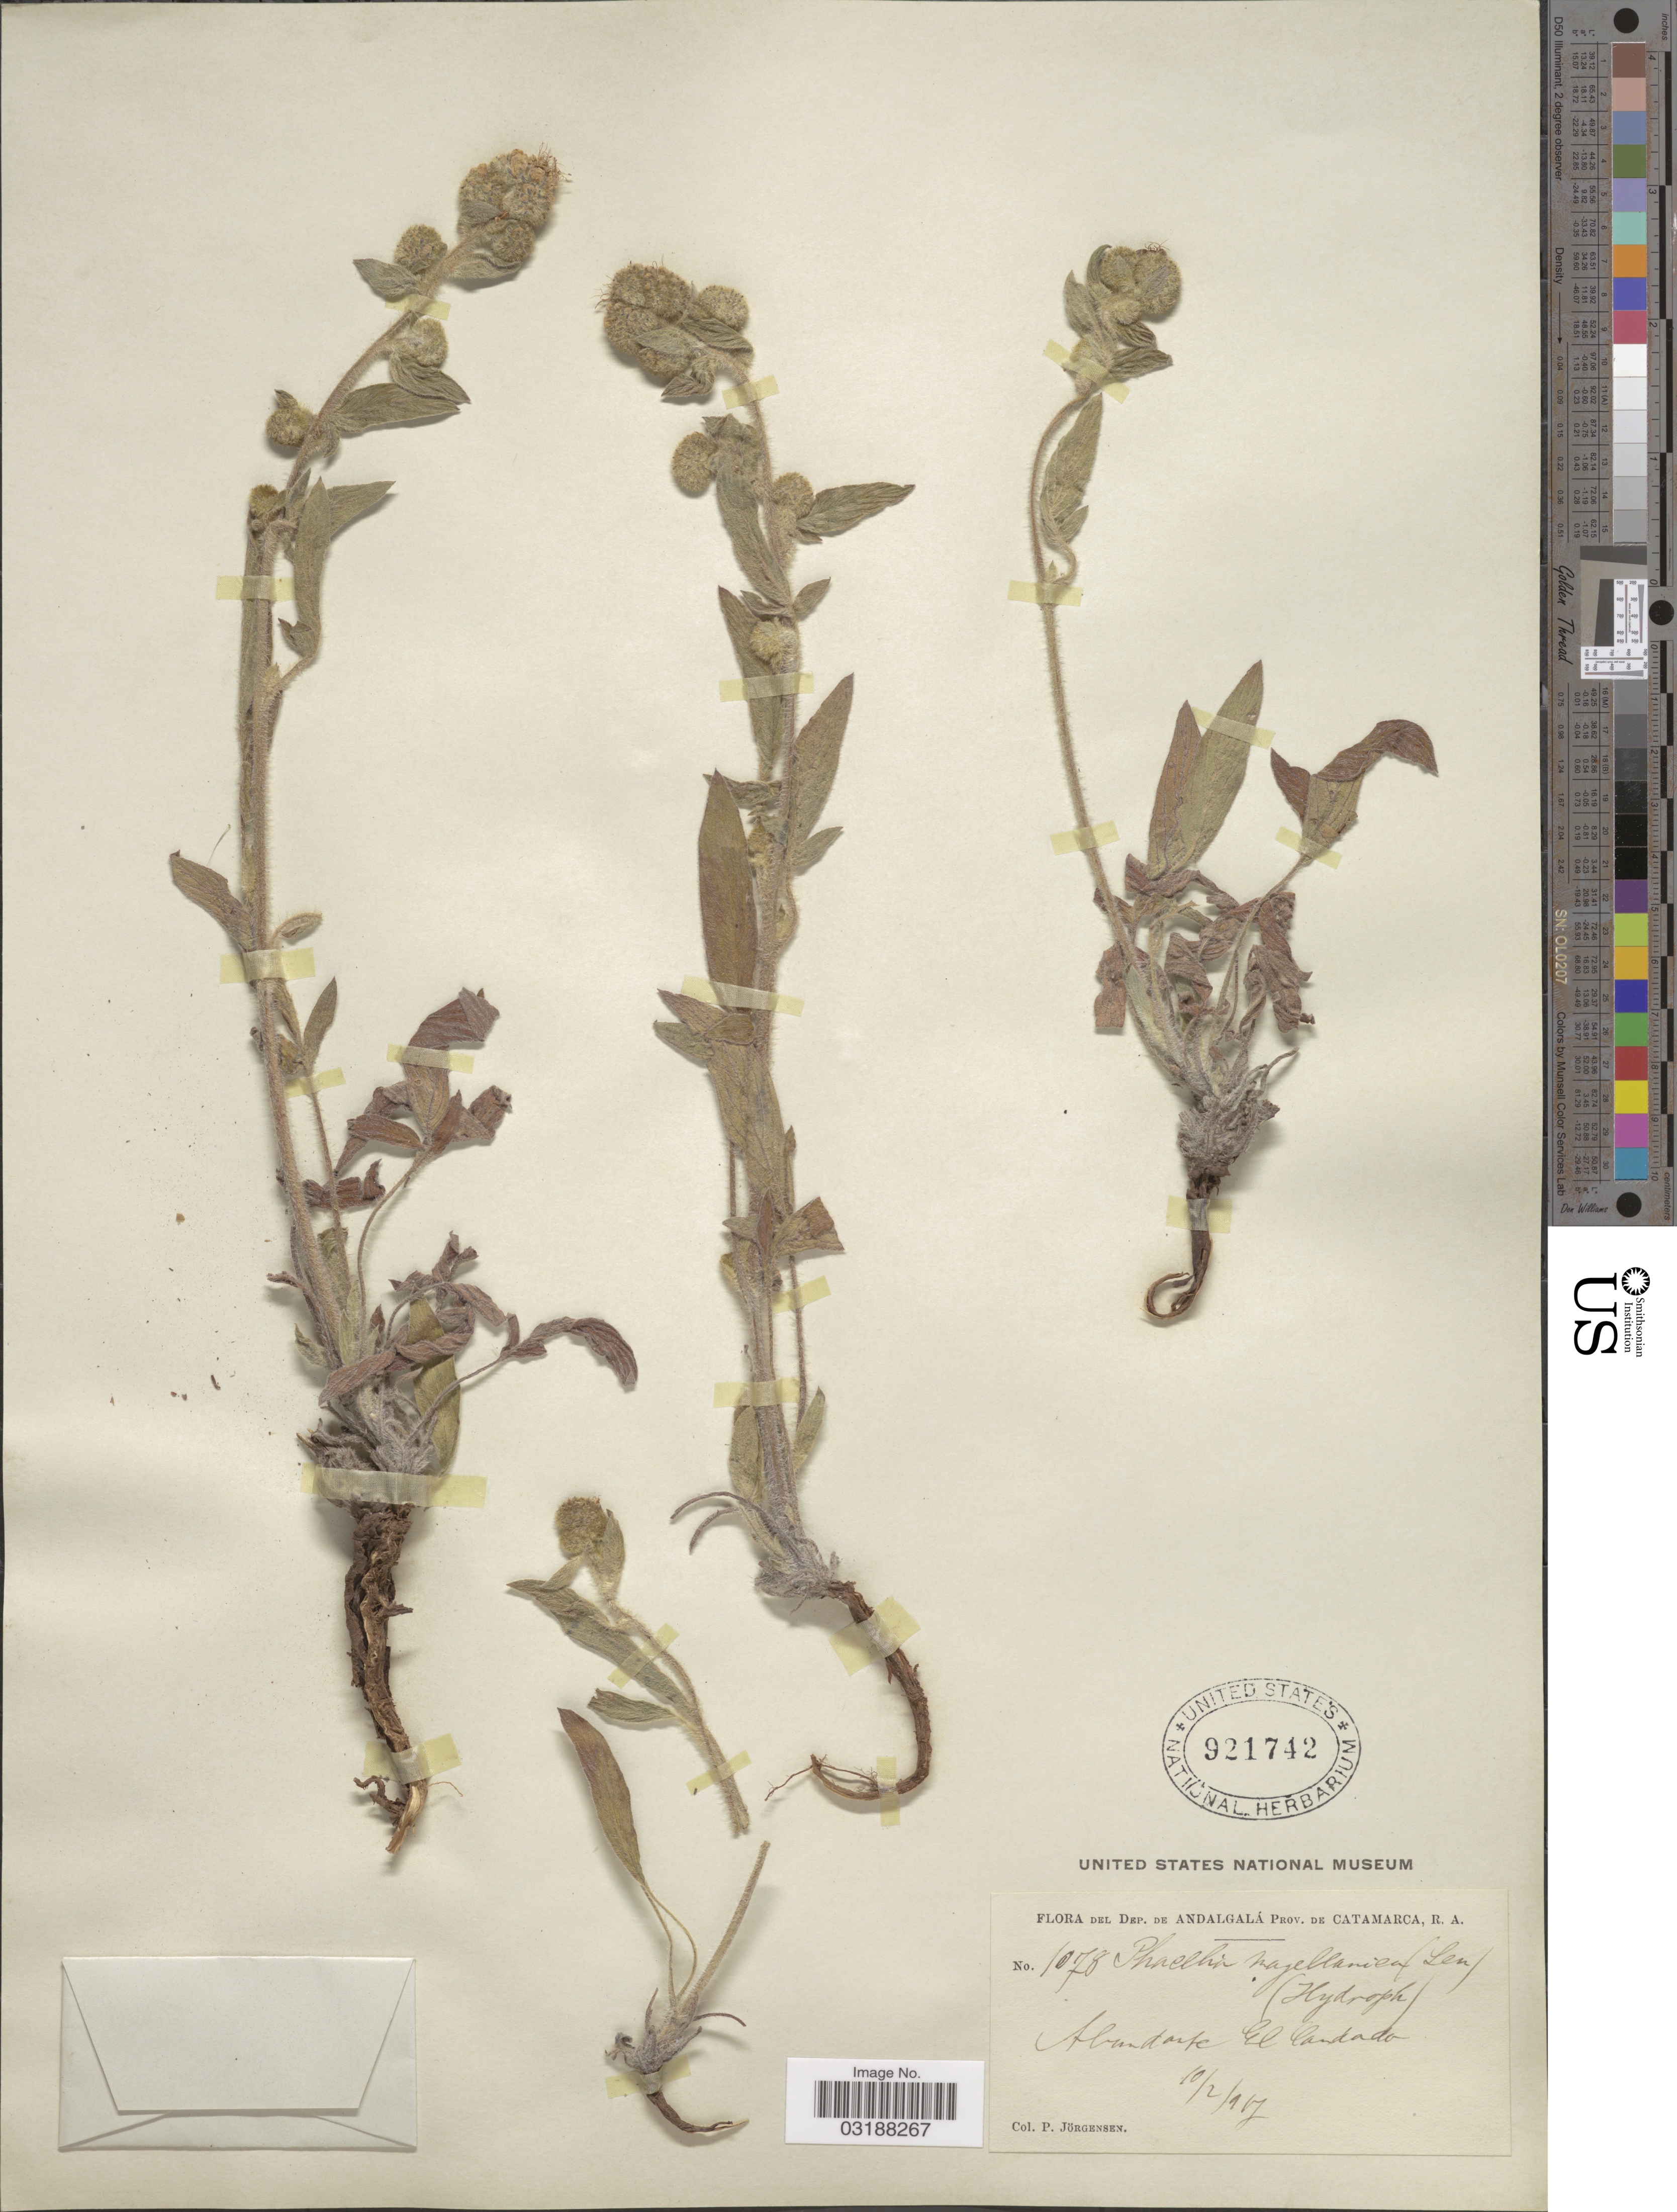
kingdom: Plantae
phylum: Tracheophyta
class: Magnoliopsida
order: Boraginales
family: Hydrophyllaceae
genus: Phacelia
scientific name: Phacelia magellanica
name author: (Lam.) Coville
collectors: P. Jörgensen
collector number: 1078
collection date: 1917-02-10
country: Argentina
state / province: Catamarca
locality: Dep. De Andalgalá, Prov. De Catamarca, R.A., Abundante El Candado.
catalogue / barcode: US 921742